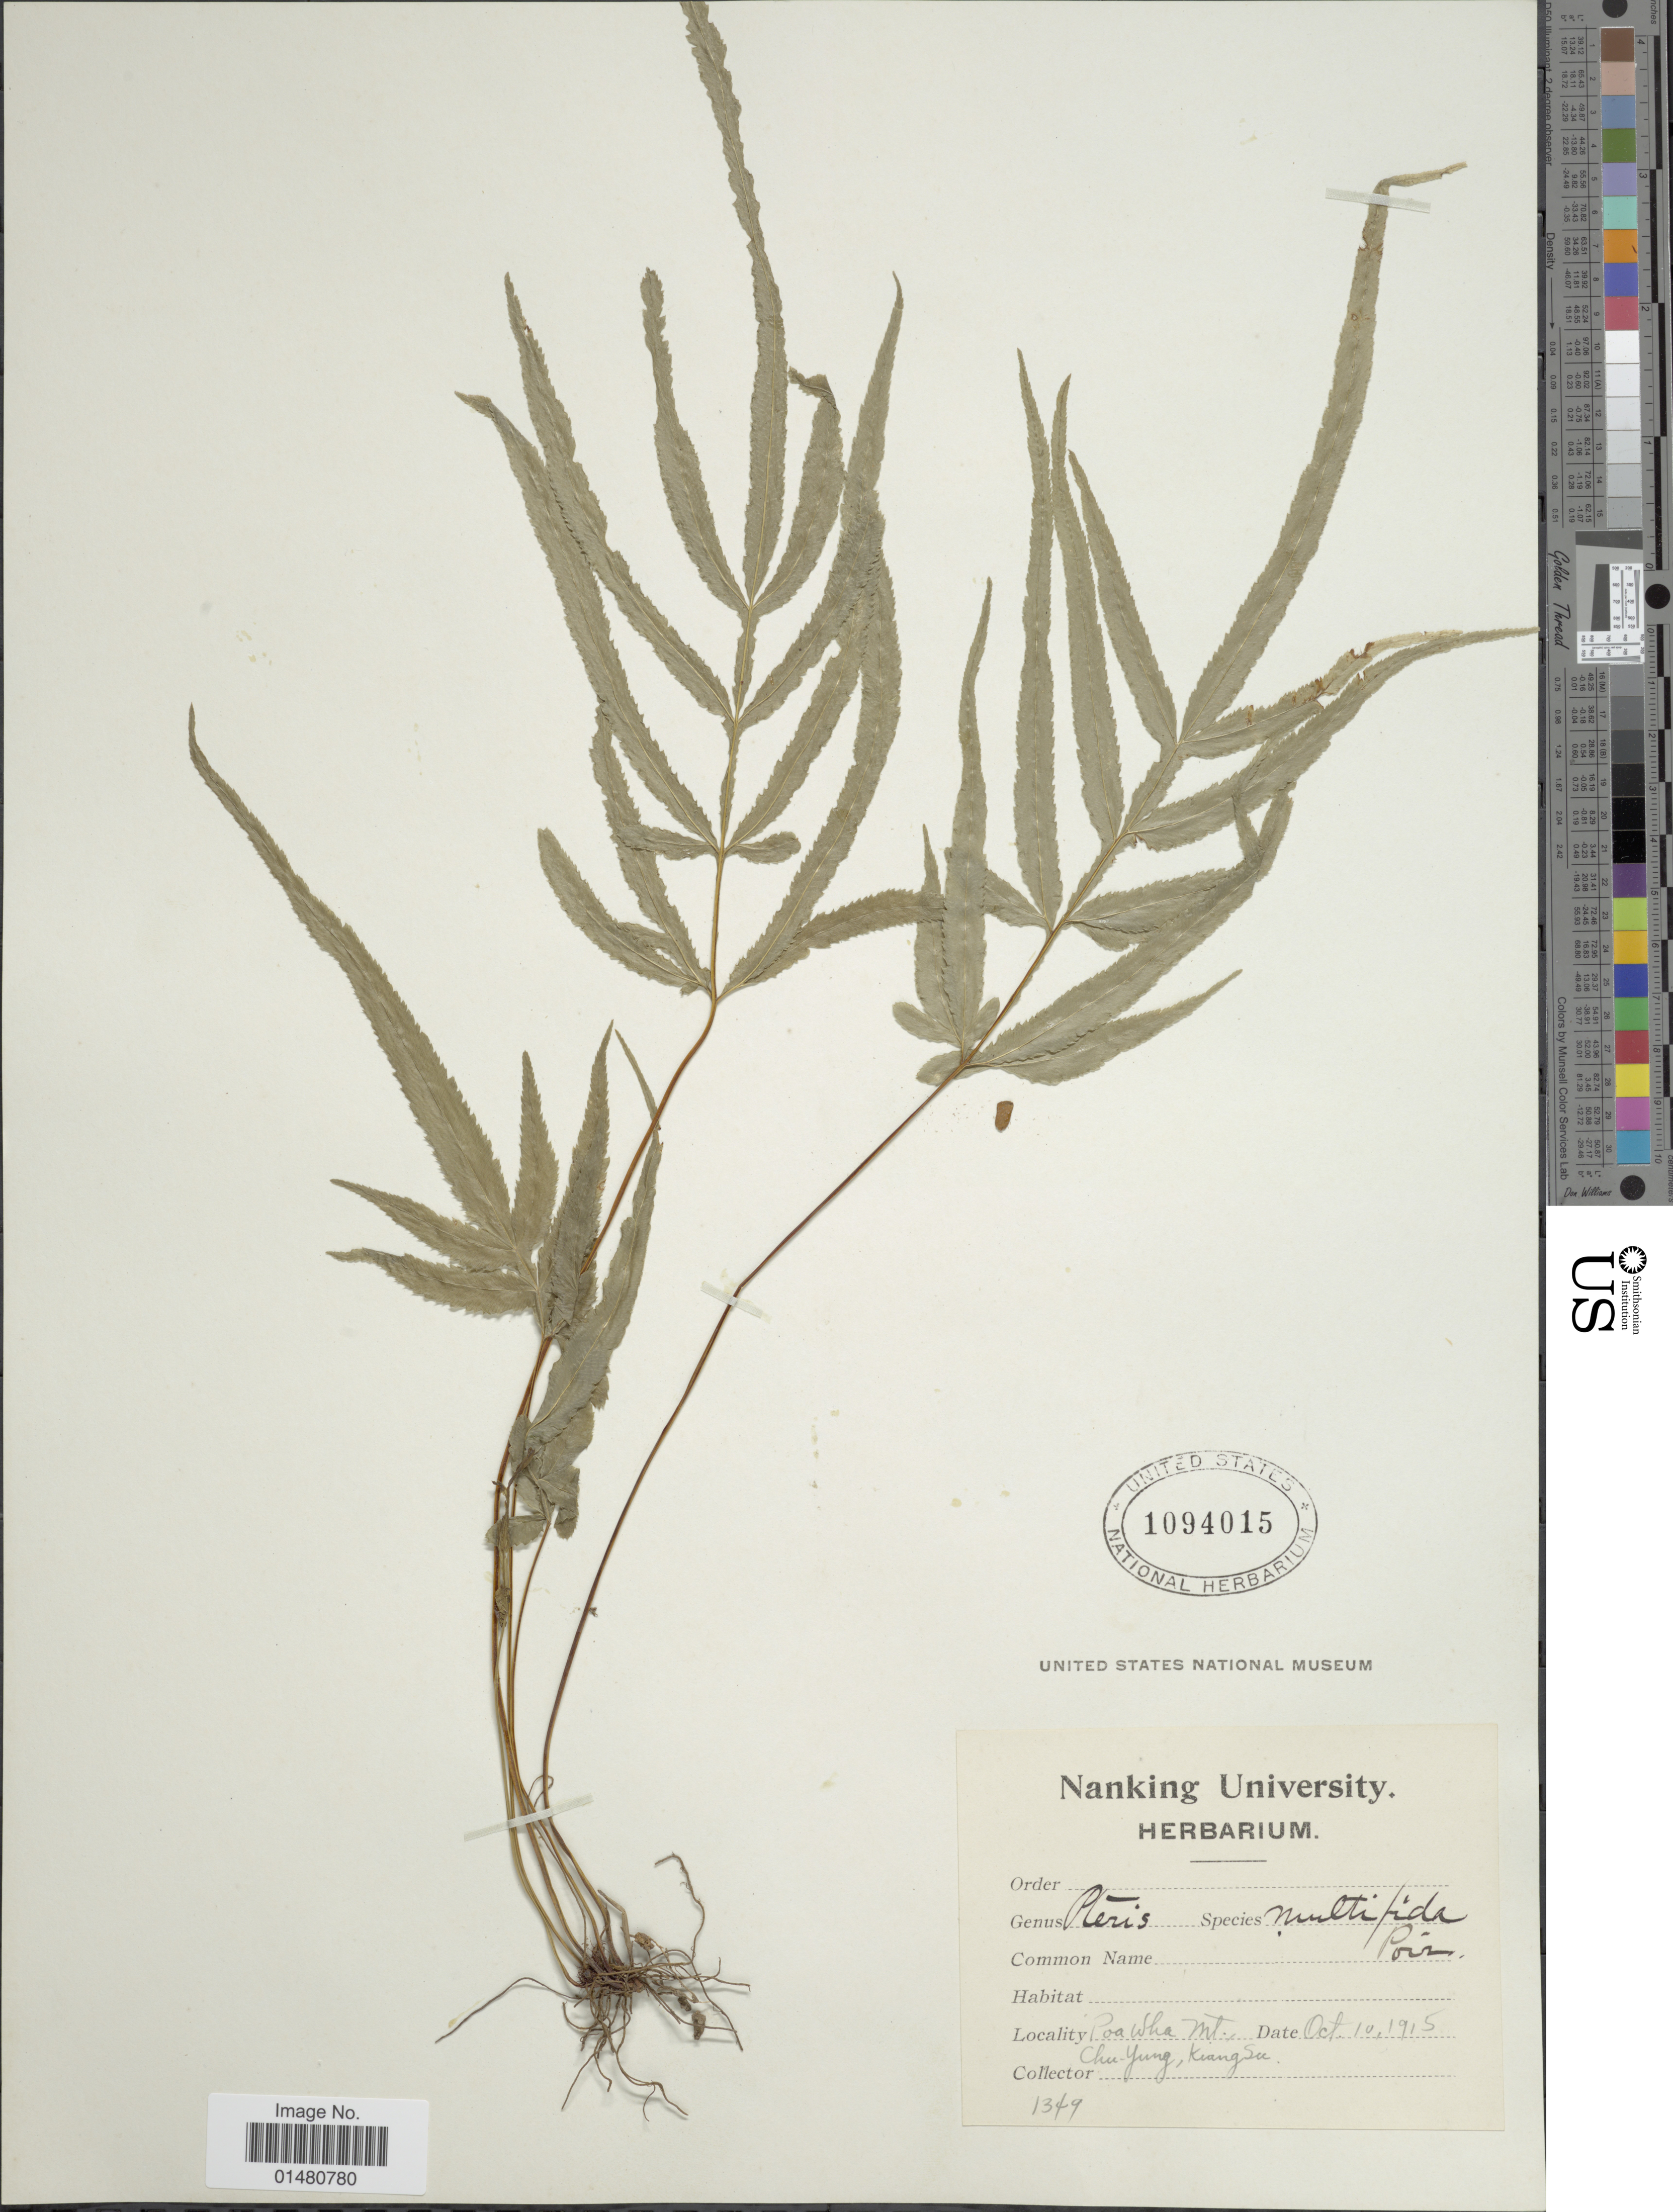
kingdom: Plantae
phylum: Tracheophyta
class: Polypodiopsida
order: Polypodiales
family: Pteridaceae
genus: Pteris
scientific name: Pteris multifida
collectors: Chu-Yung & Kiang Su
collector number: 1349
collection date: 1915-10-10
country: China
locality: Kuang Su, Poa Wha Mt [interpreted]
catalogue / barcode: US 1094015